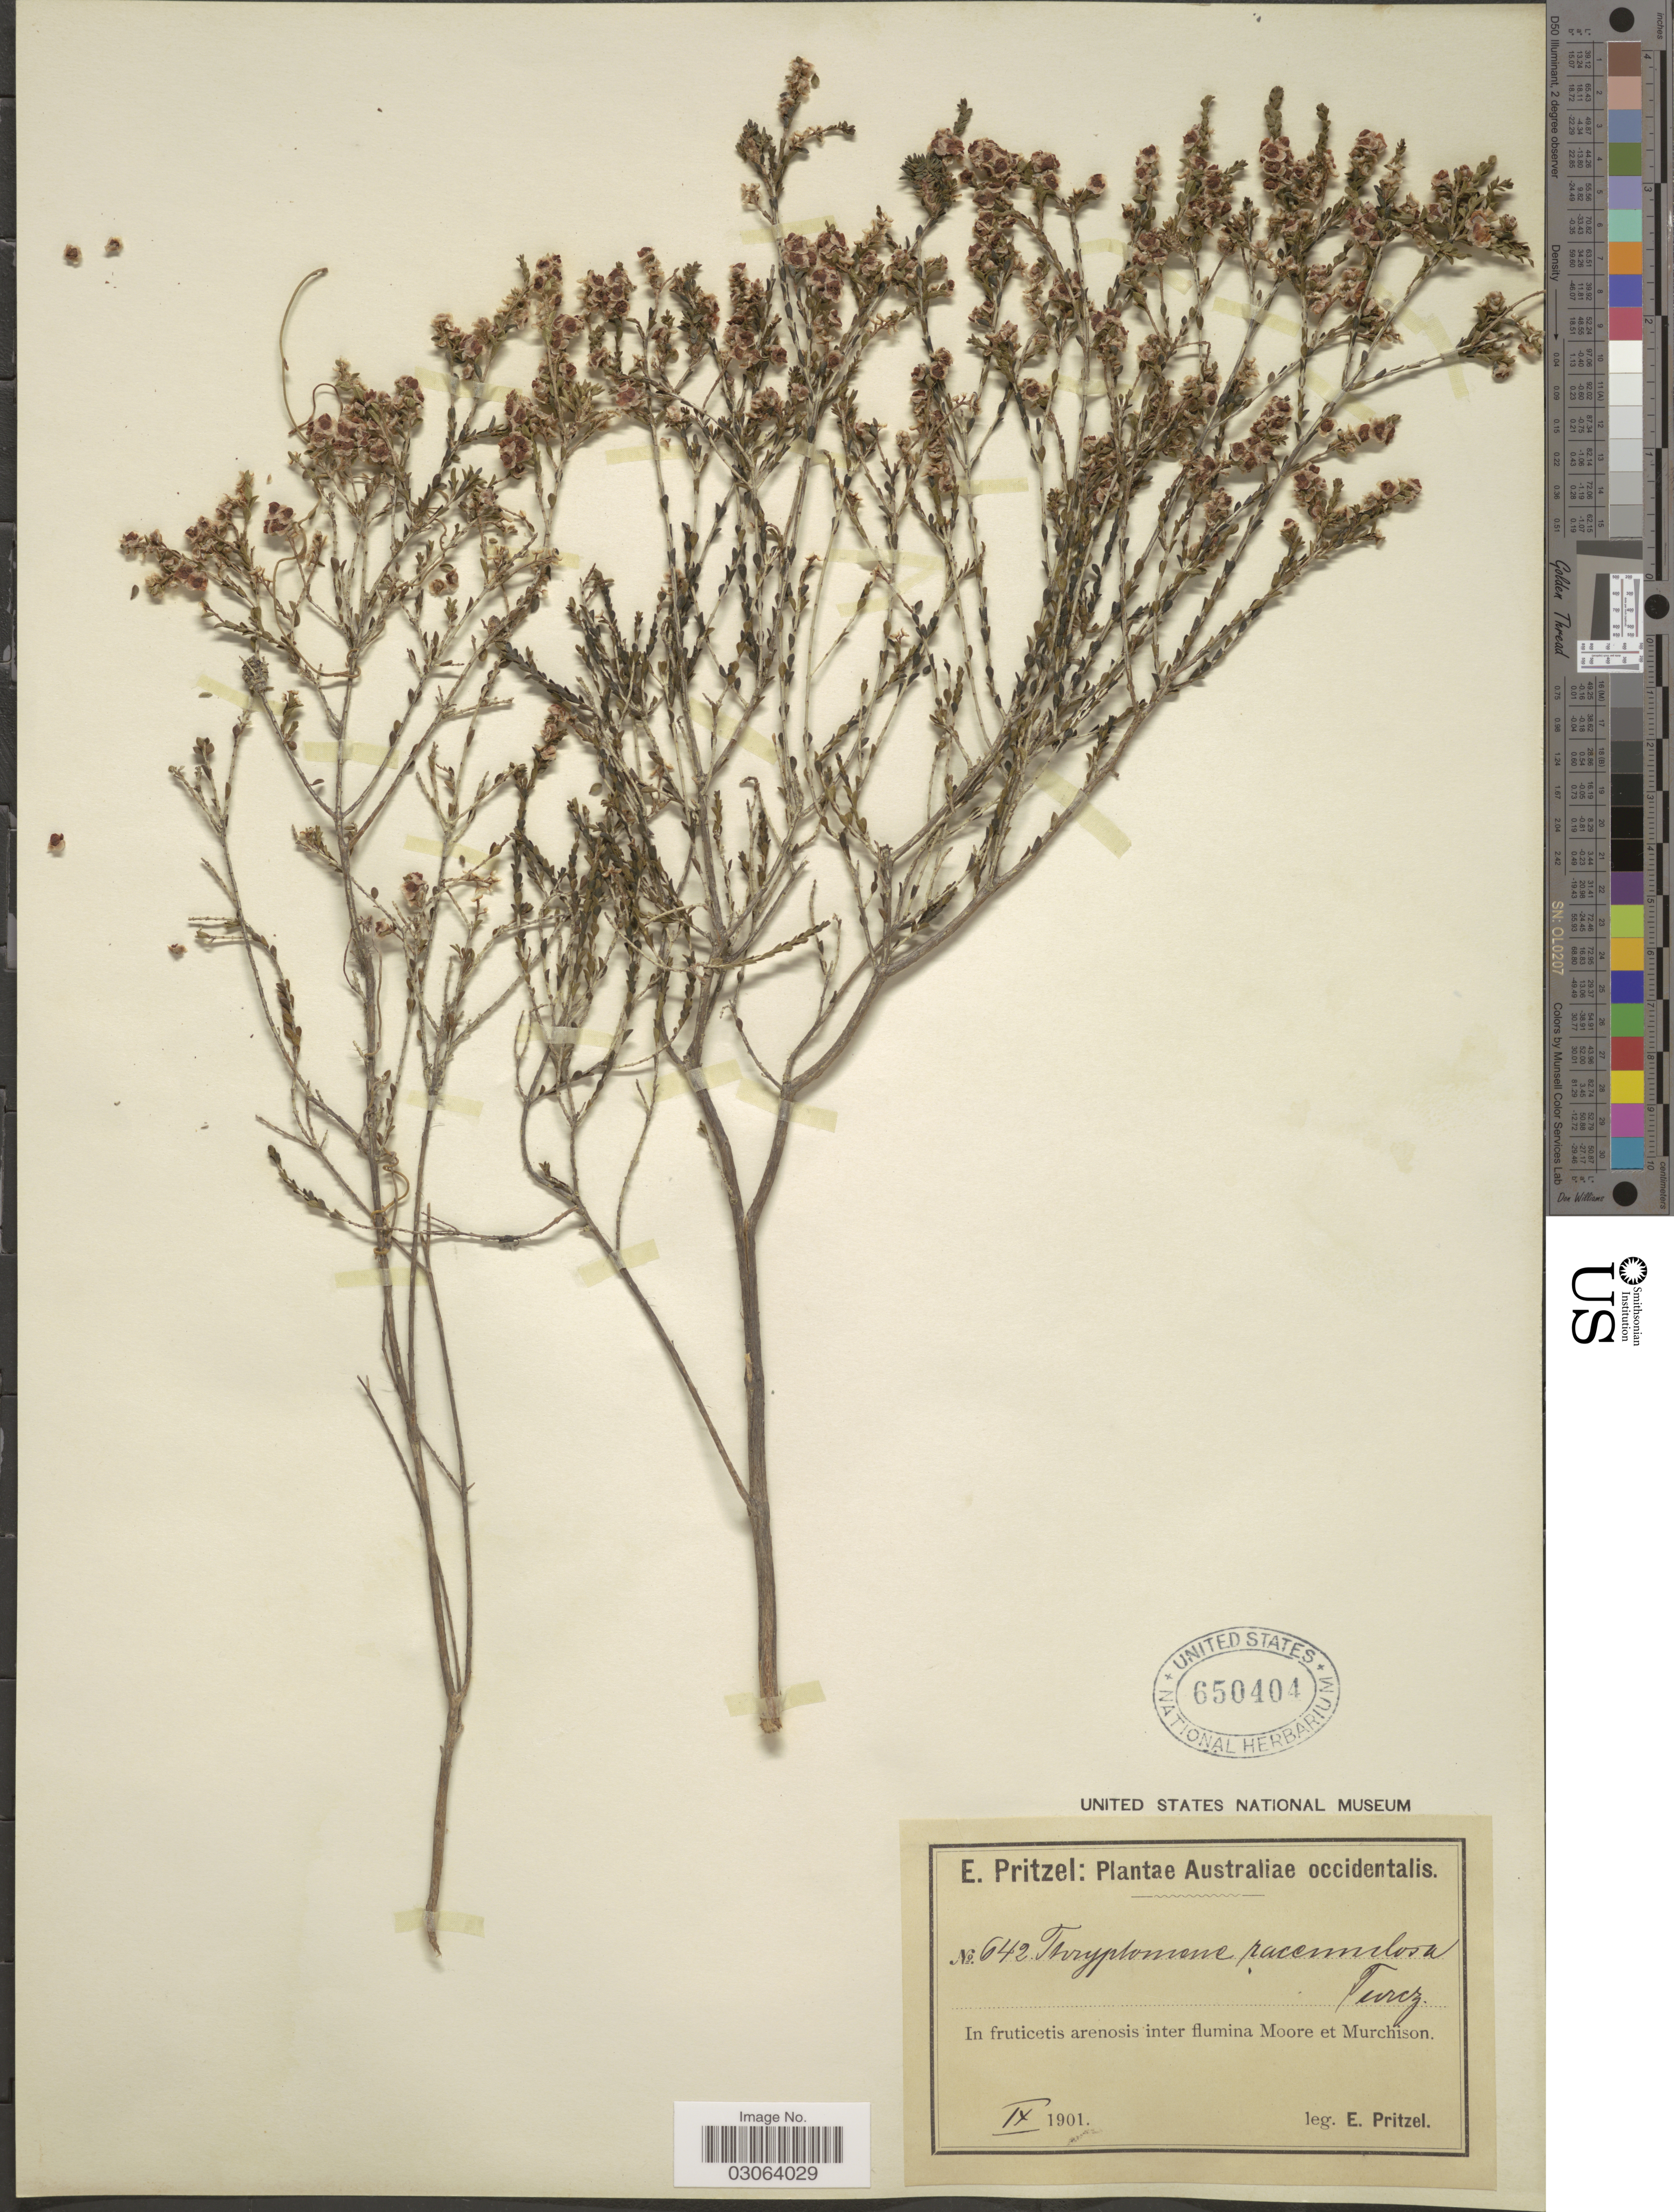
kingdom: Plantae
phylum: Tracheophyta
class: Magnoliopsida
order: Myrtales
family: Myrtaceae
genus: Thryptomene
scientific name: Thryptomene racemulosa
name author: Turcz.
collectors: E. G. Pritzel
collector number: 642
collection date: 1901-09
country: Australia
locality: Australiae occidentalis, In fruticetis arenosis inter flumina Moore et Murchison.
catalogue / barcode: US 650404